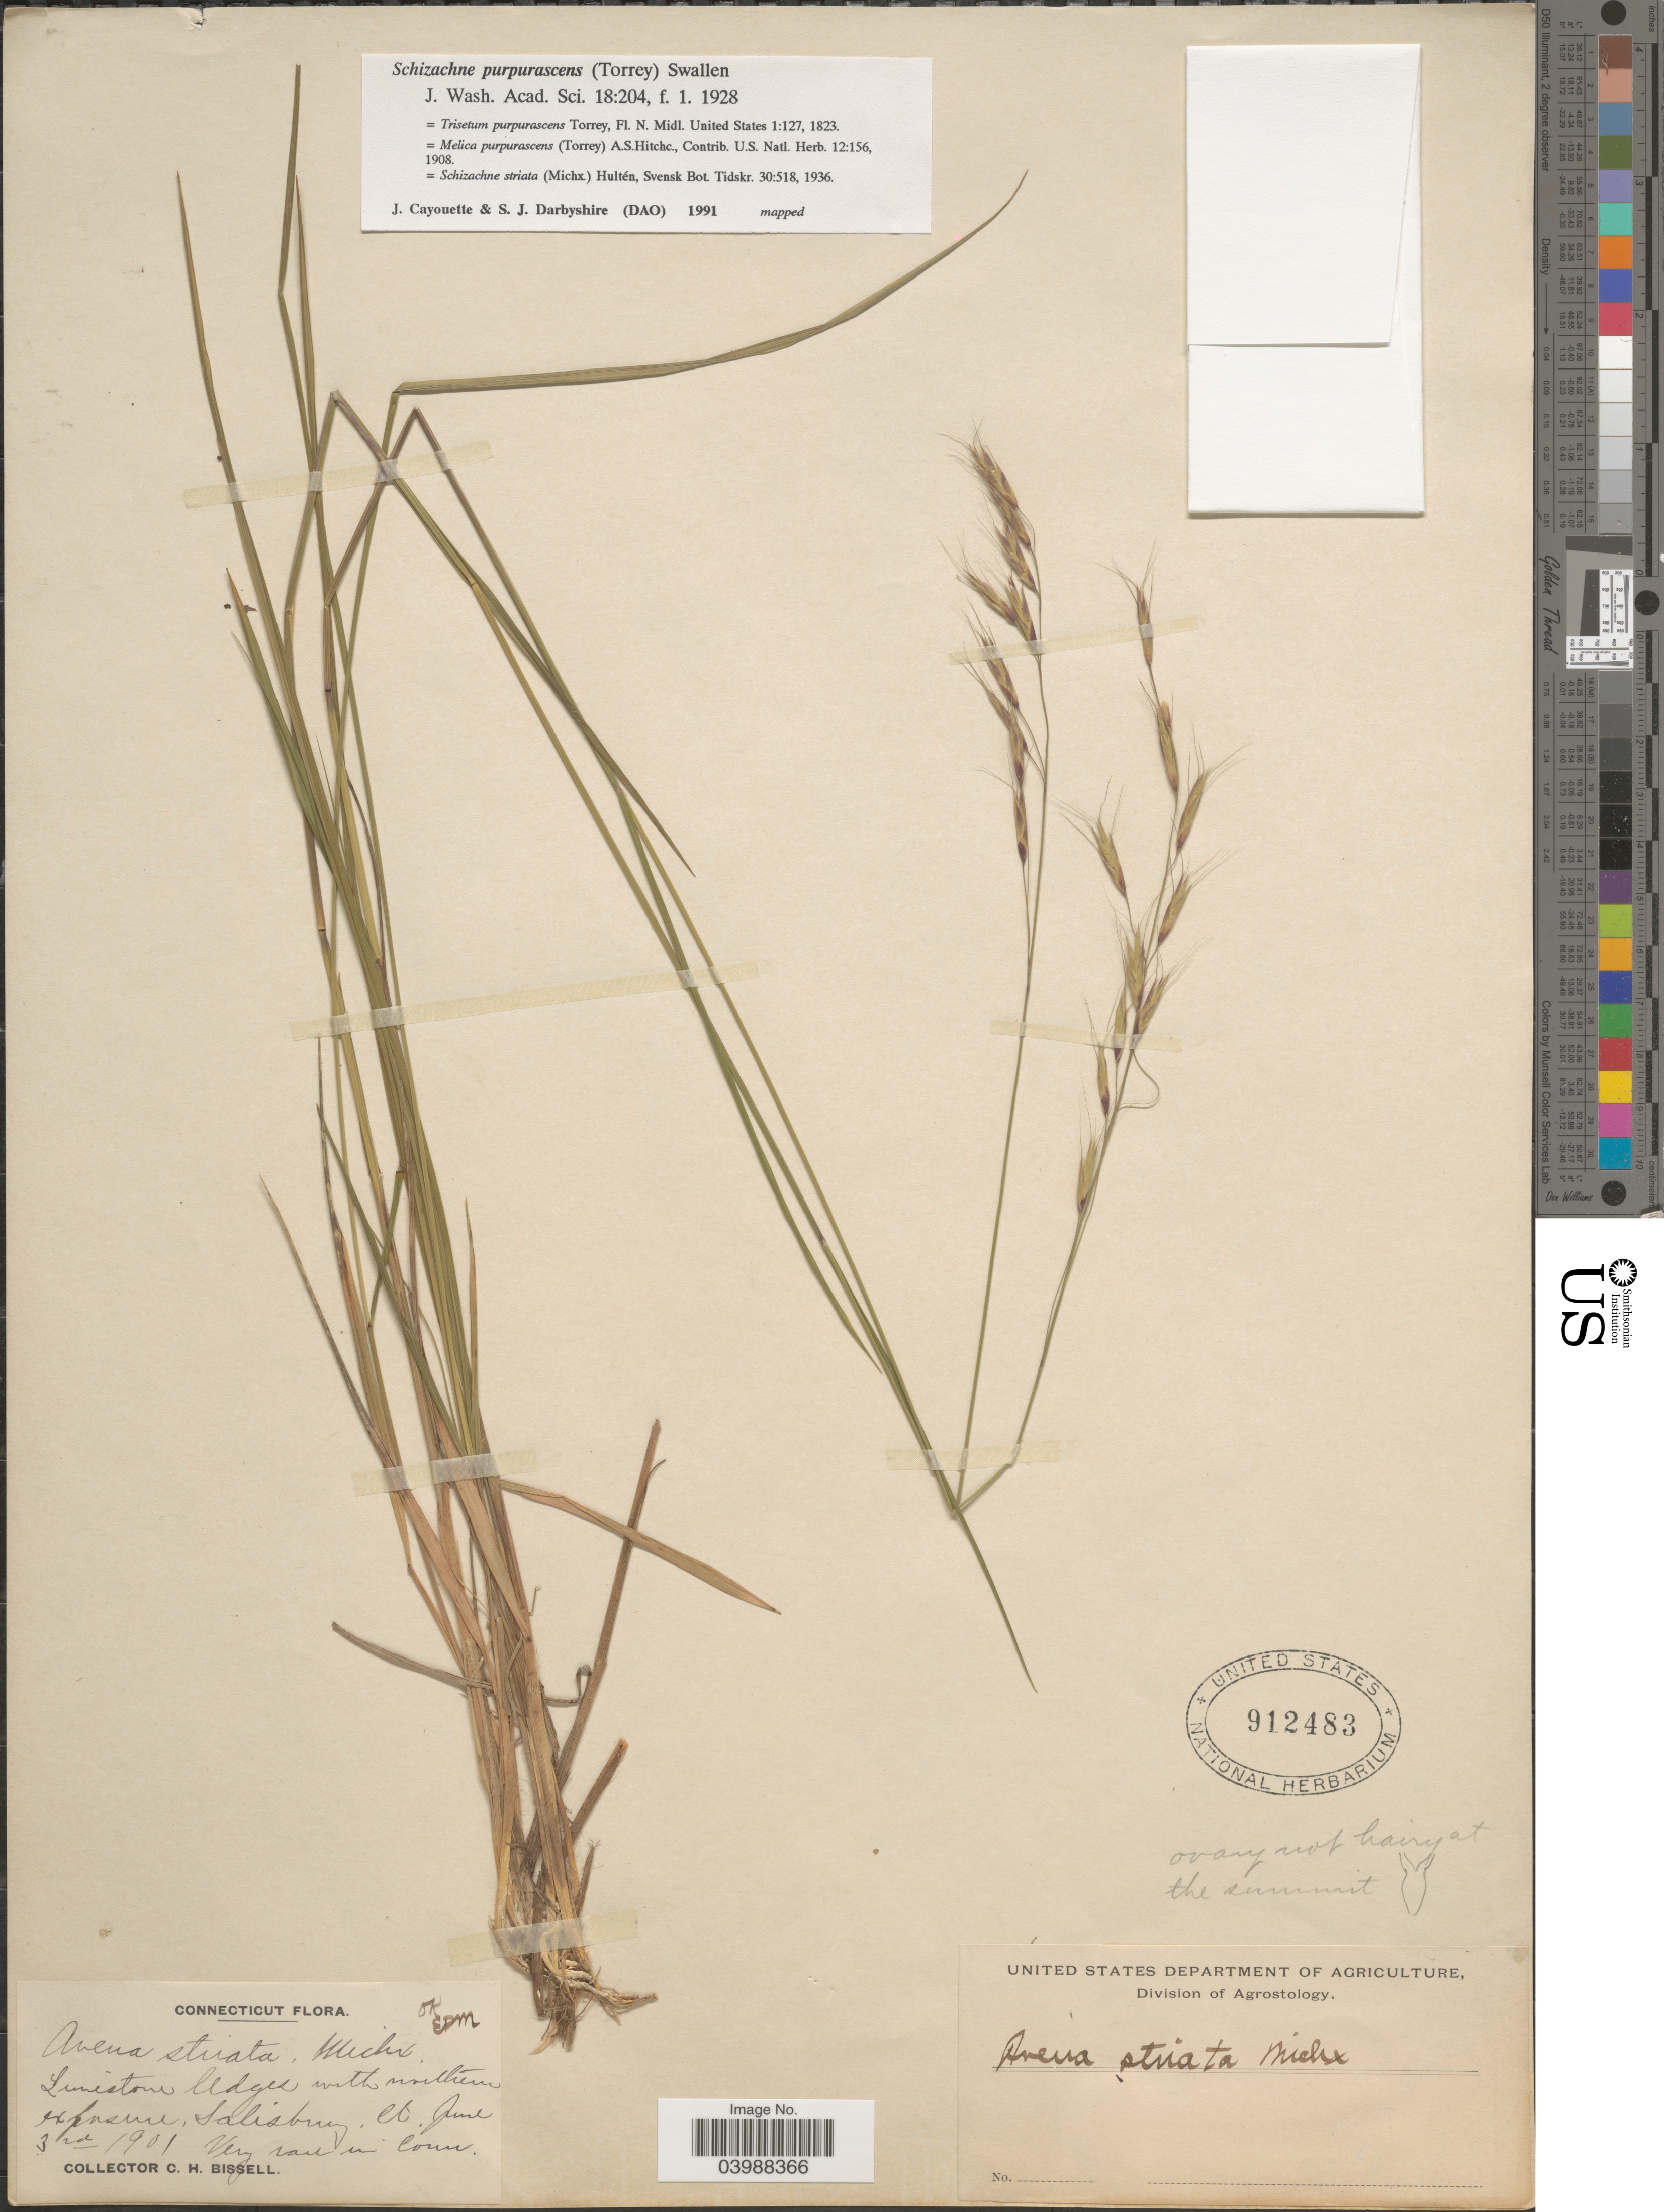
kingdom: Plantae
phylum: Tracheophyta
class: Liliopsida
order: Poales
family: Poaceae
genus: Schizachne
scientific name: Schizachne purpurascens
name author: (Torr.) Swallen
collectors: C. Bissell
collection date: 1901-06-03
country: United States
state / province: Connecticut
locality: Limestone ledges with northern exposure, Salisbury.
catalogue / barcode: US 912483